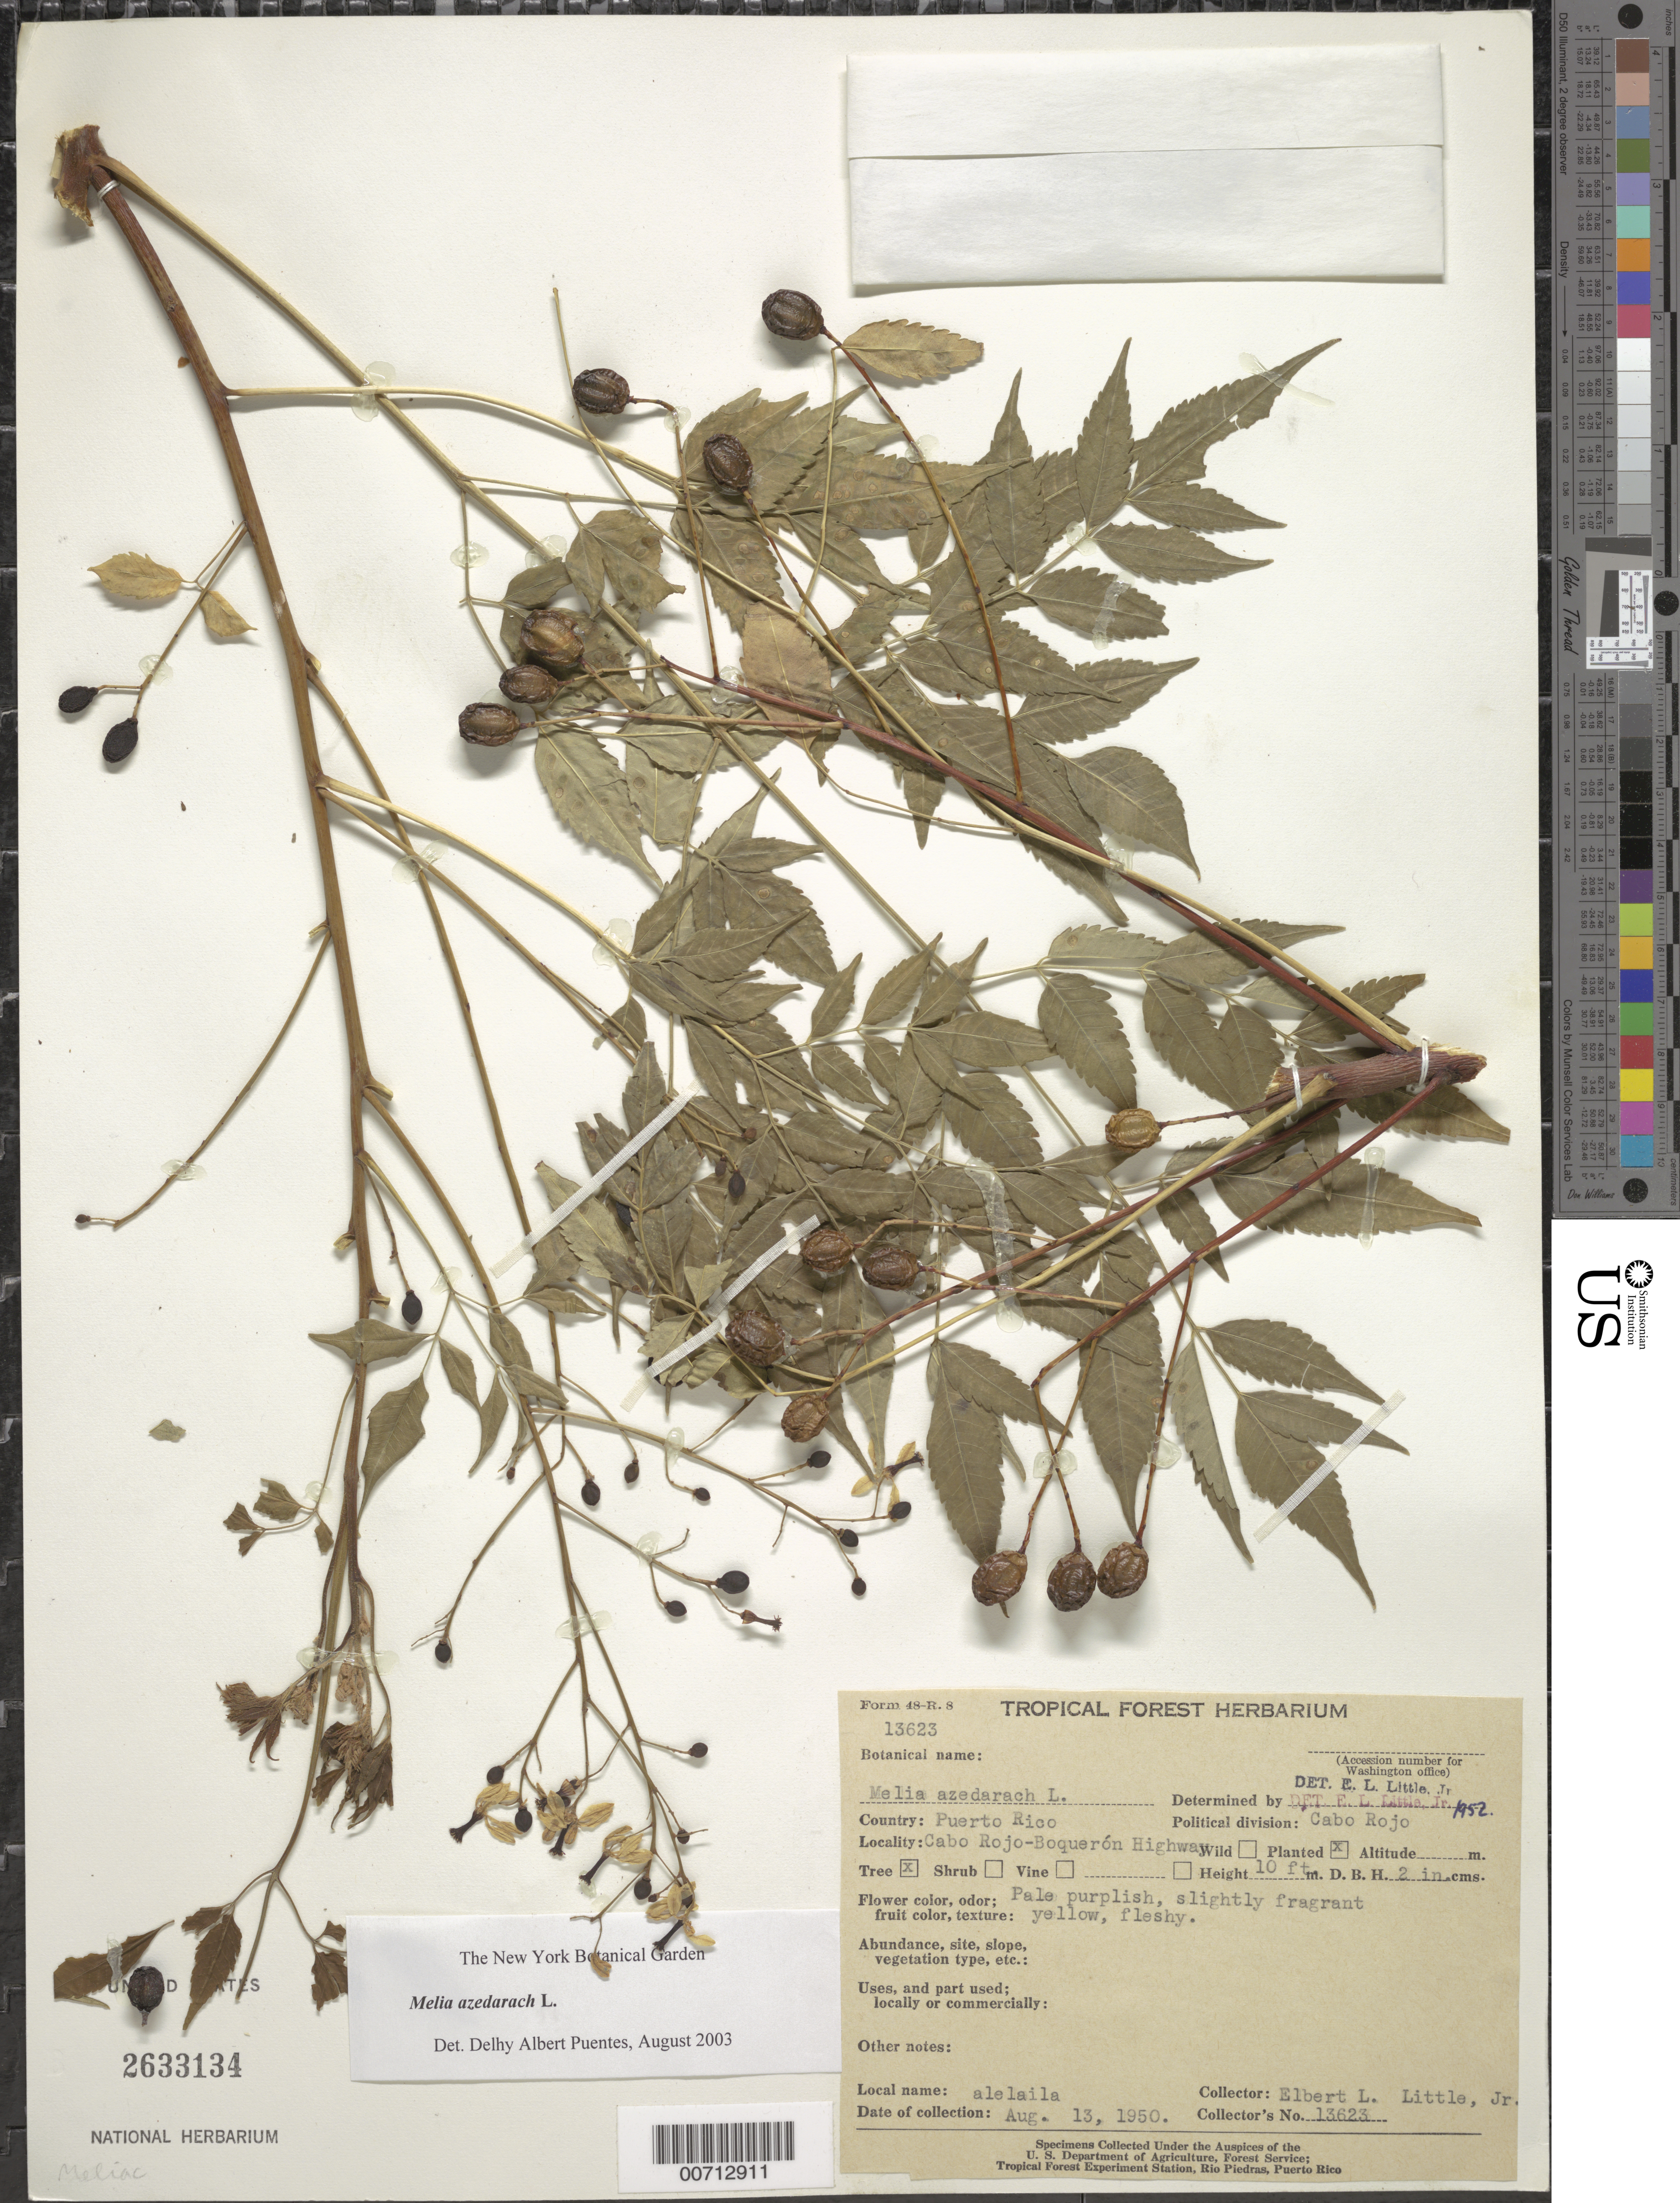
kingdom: Plantae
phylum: Tracheophyta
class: Magnoliopsida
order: Sapindales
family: Meliaceae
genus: Melia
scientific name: Melia azedarach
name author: L.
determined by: Little, Elbert L., Jr., (FSSR), United States Department of Agriculture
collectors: E. L. Little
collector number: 13623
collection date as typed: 13 Aug 1950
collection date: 1950-08-13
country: Puerto Rico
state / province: Cabo Rojo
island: Greater Antilles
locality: Cabo Rojo-Boqueron Hwy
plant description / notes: Common name: Alelaila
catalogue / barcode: US 2633134